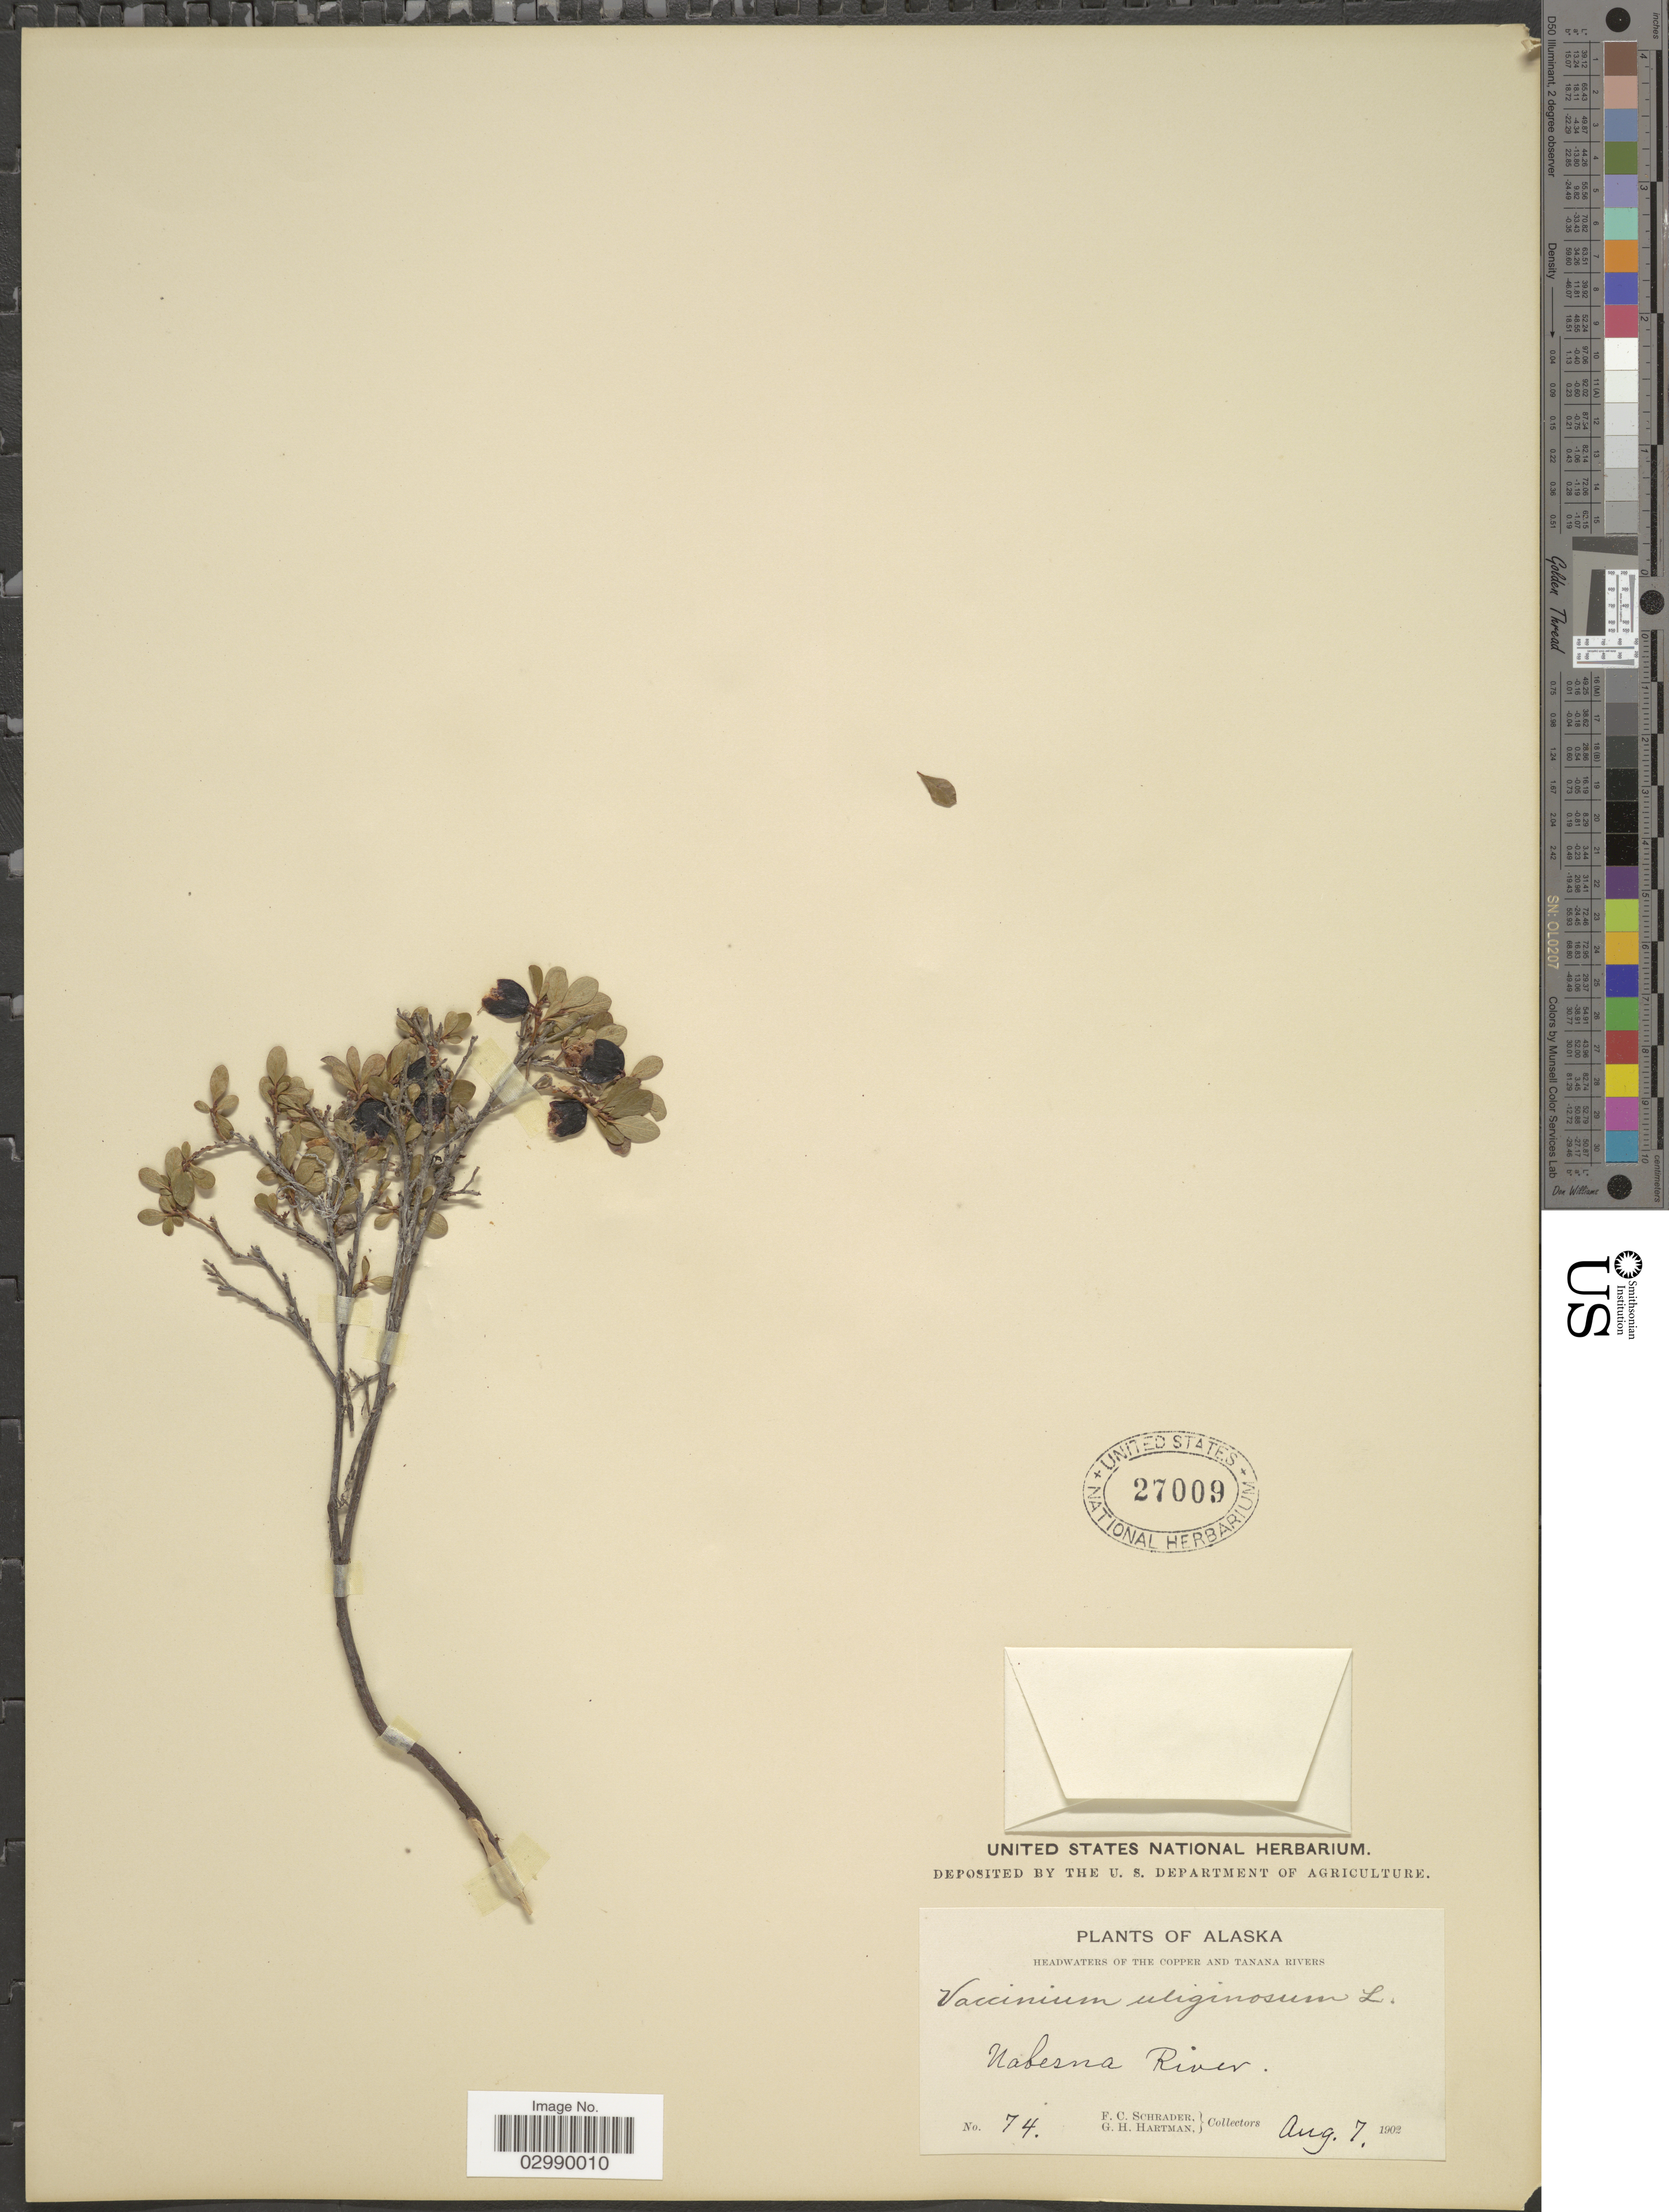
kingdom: Plantae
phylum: Tracheophyta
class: Magnoliopsida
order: Ericales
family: Ericaceae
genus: Vaccinium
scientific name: Vaccinium uliginosum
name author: L.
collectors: F. C. Schrader & G. H. Hartman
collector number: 74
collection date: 1902-08-07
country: United States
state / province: Alaska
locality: Nabesna River, Headwaters of The Copper and Tanana Rivers.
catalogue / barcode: US 27009